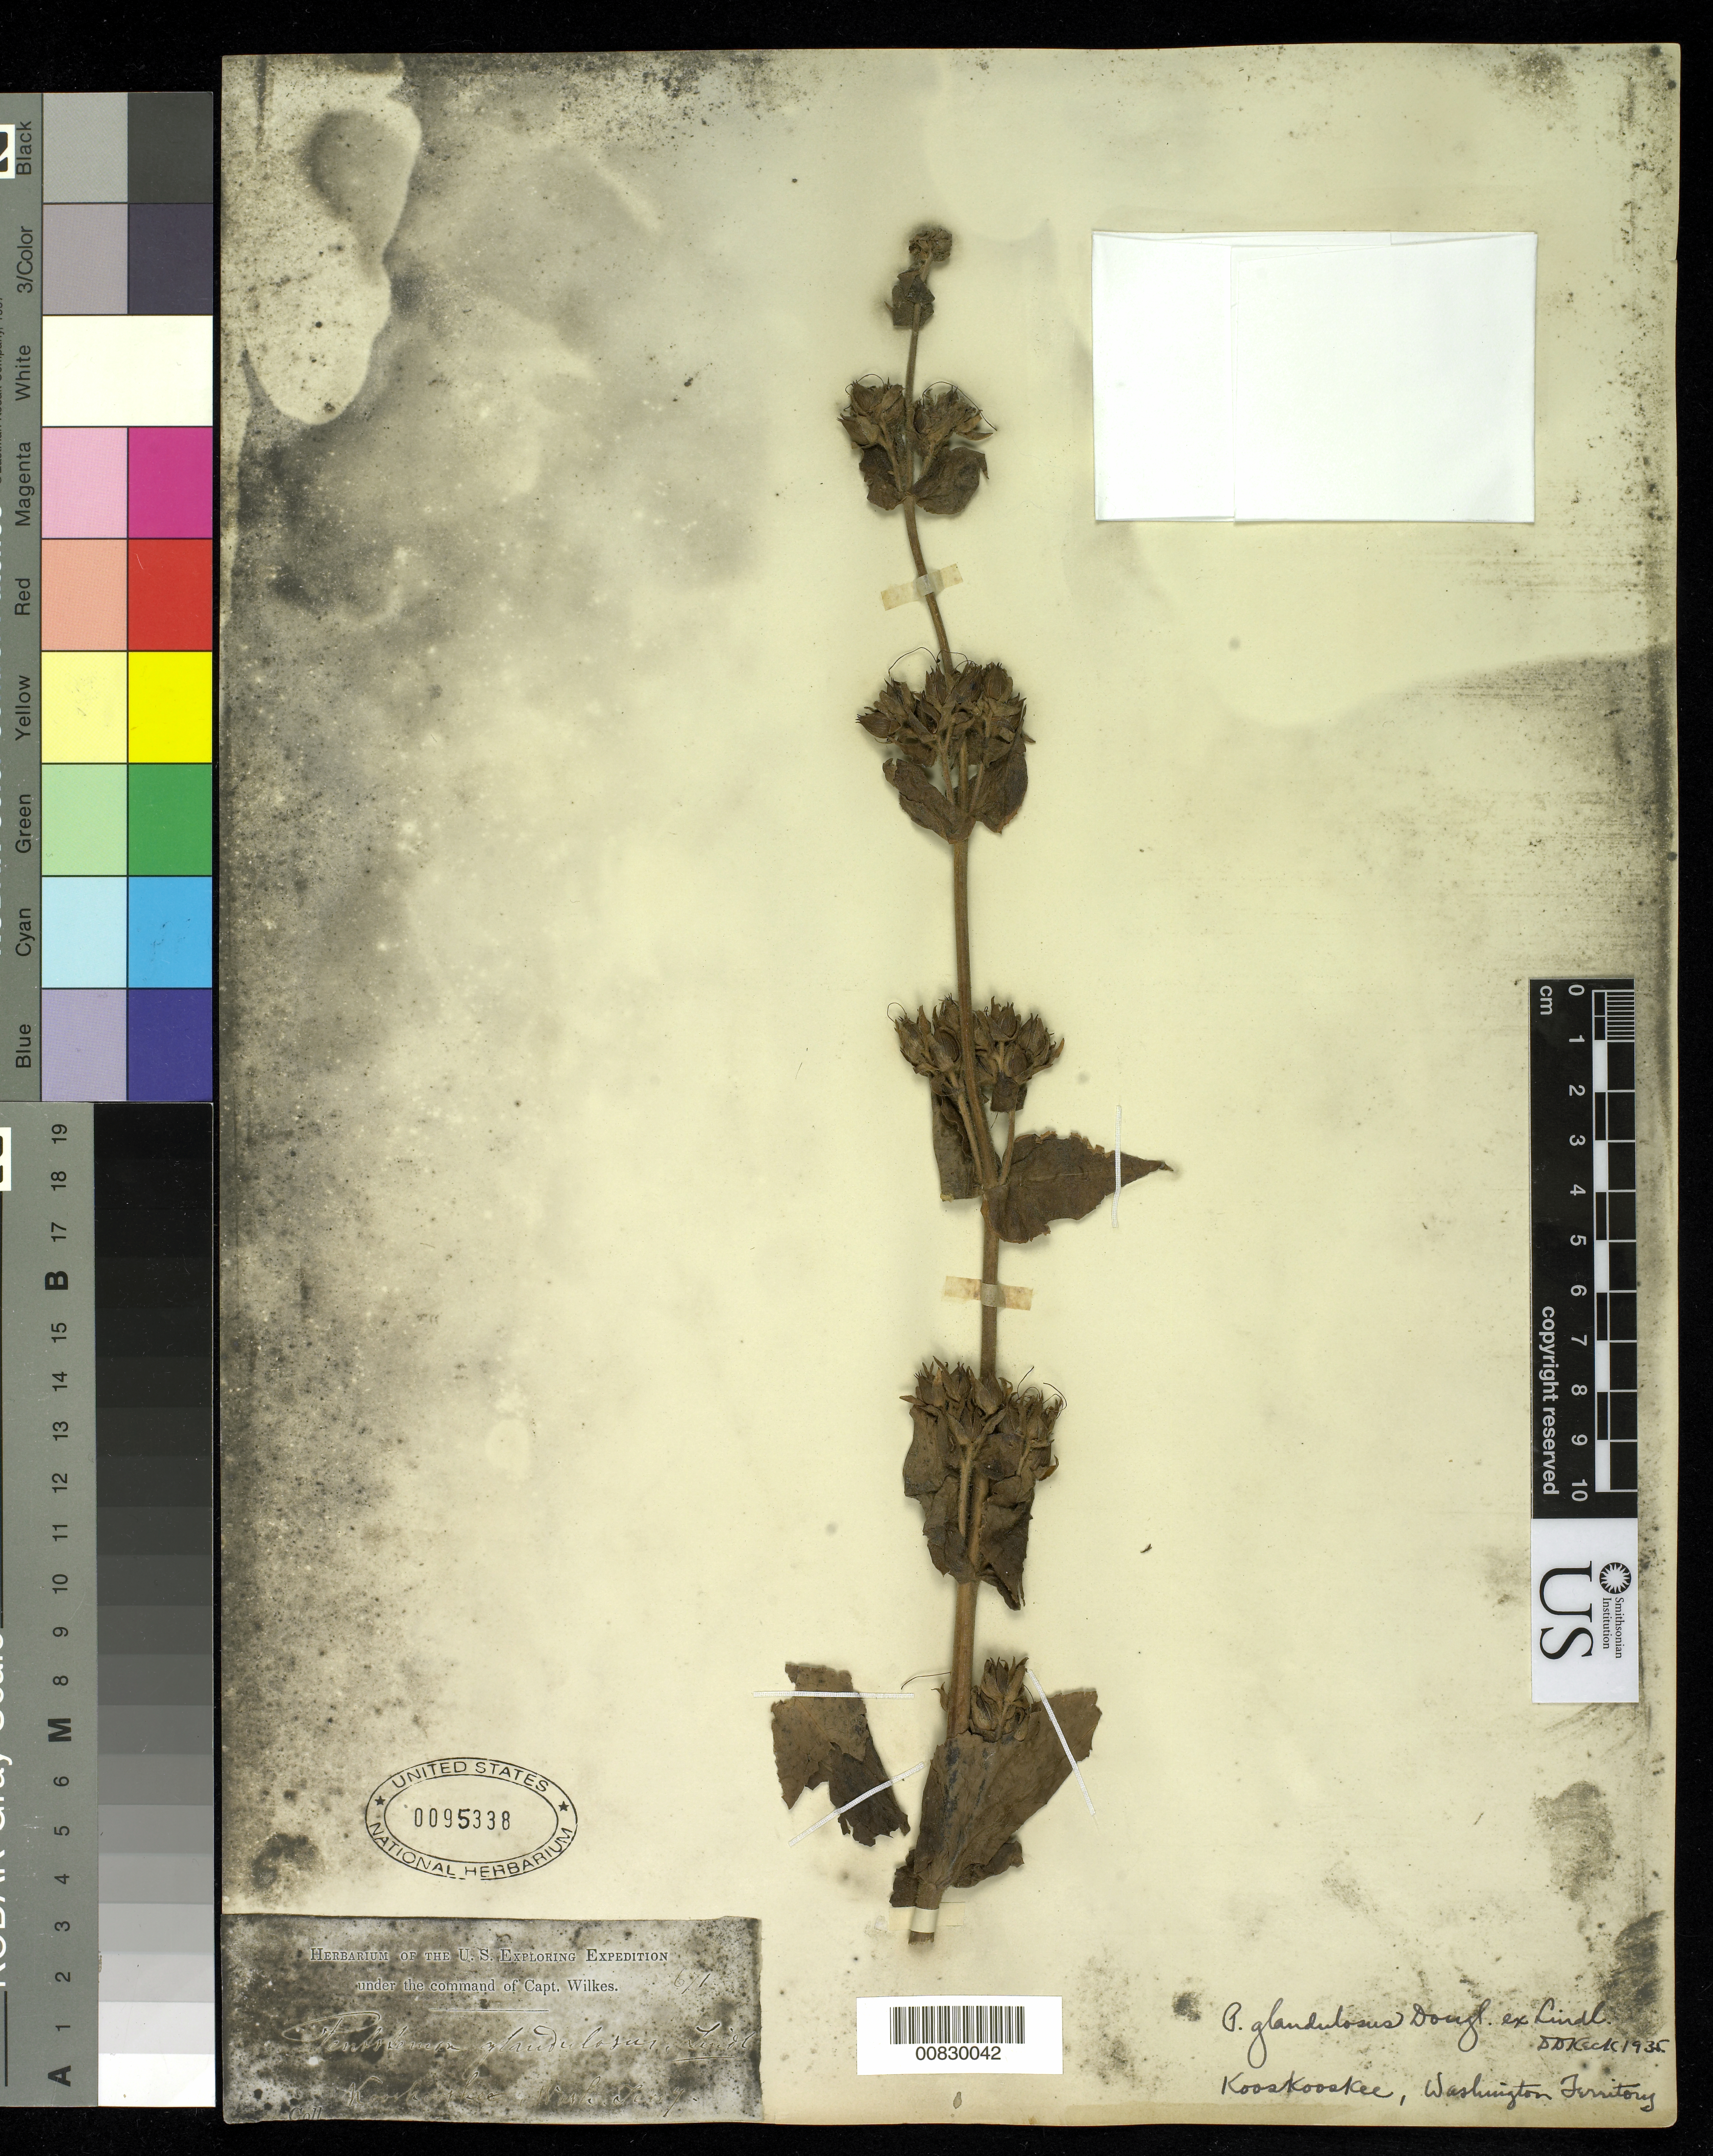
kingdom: Plantae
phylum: Tracheophyta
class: Magnoliopsida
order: Lamiales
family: Plantaginaceae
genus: Penstemon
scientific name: Penstemon glandulosus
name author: Douglas ex Lindl.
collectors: Wilkes Explor. Exped.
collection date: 1838/1842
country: United States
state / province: Washington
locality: Kooskooskee River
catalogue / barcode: US 95338